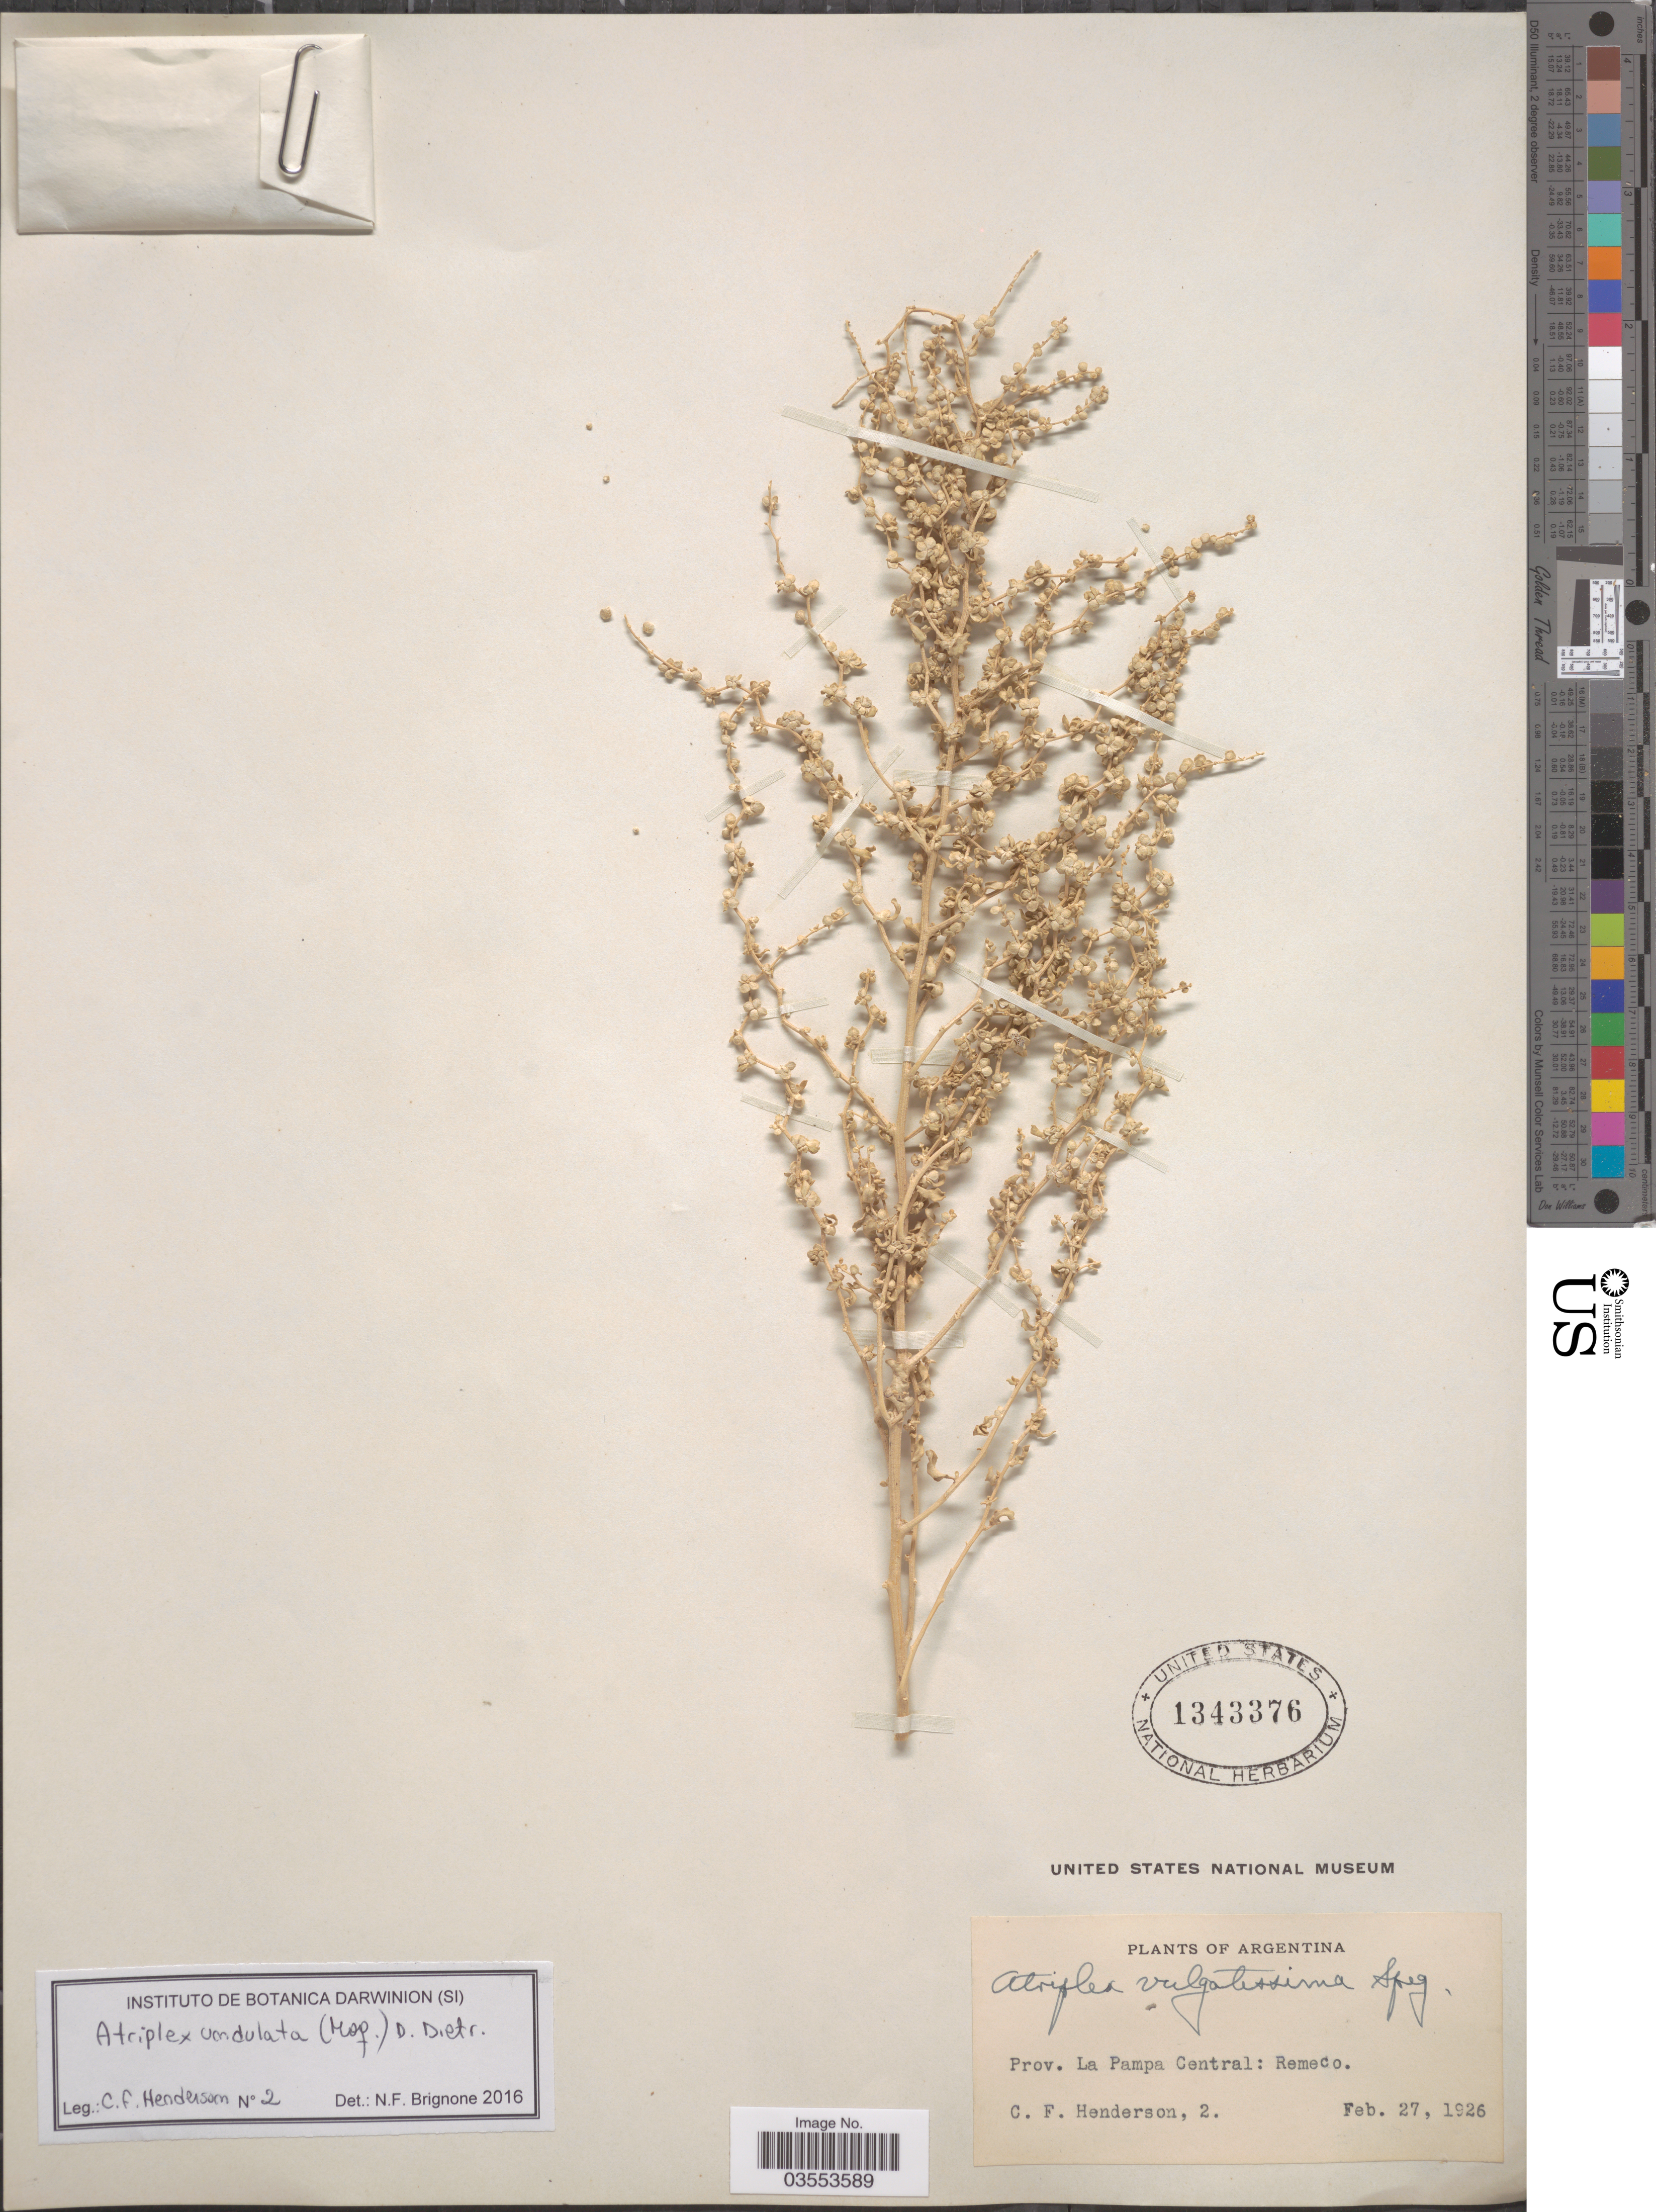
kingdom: Plantae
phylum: Tracheophyta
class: Magnoliopsida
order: Caryophyllales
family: Amaranthaceae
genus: Atriplex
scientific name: Atriplex vulgatissima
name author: Speg.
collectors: C. Henderson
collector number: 2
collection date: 1926-02-27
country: Argentina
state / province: La Pampa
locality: Prov. La Pampa Central: Remeco.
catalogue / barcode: US 1343376